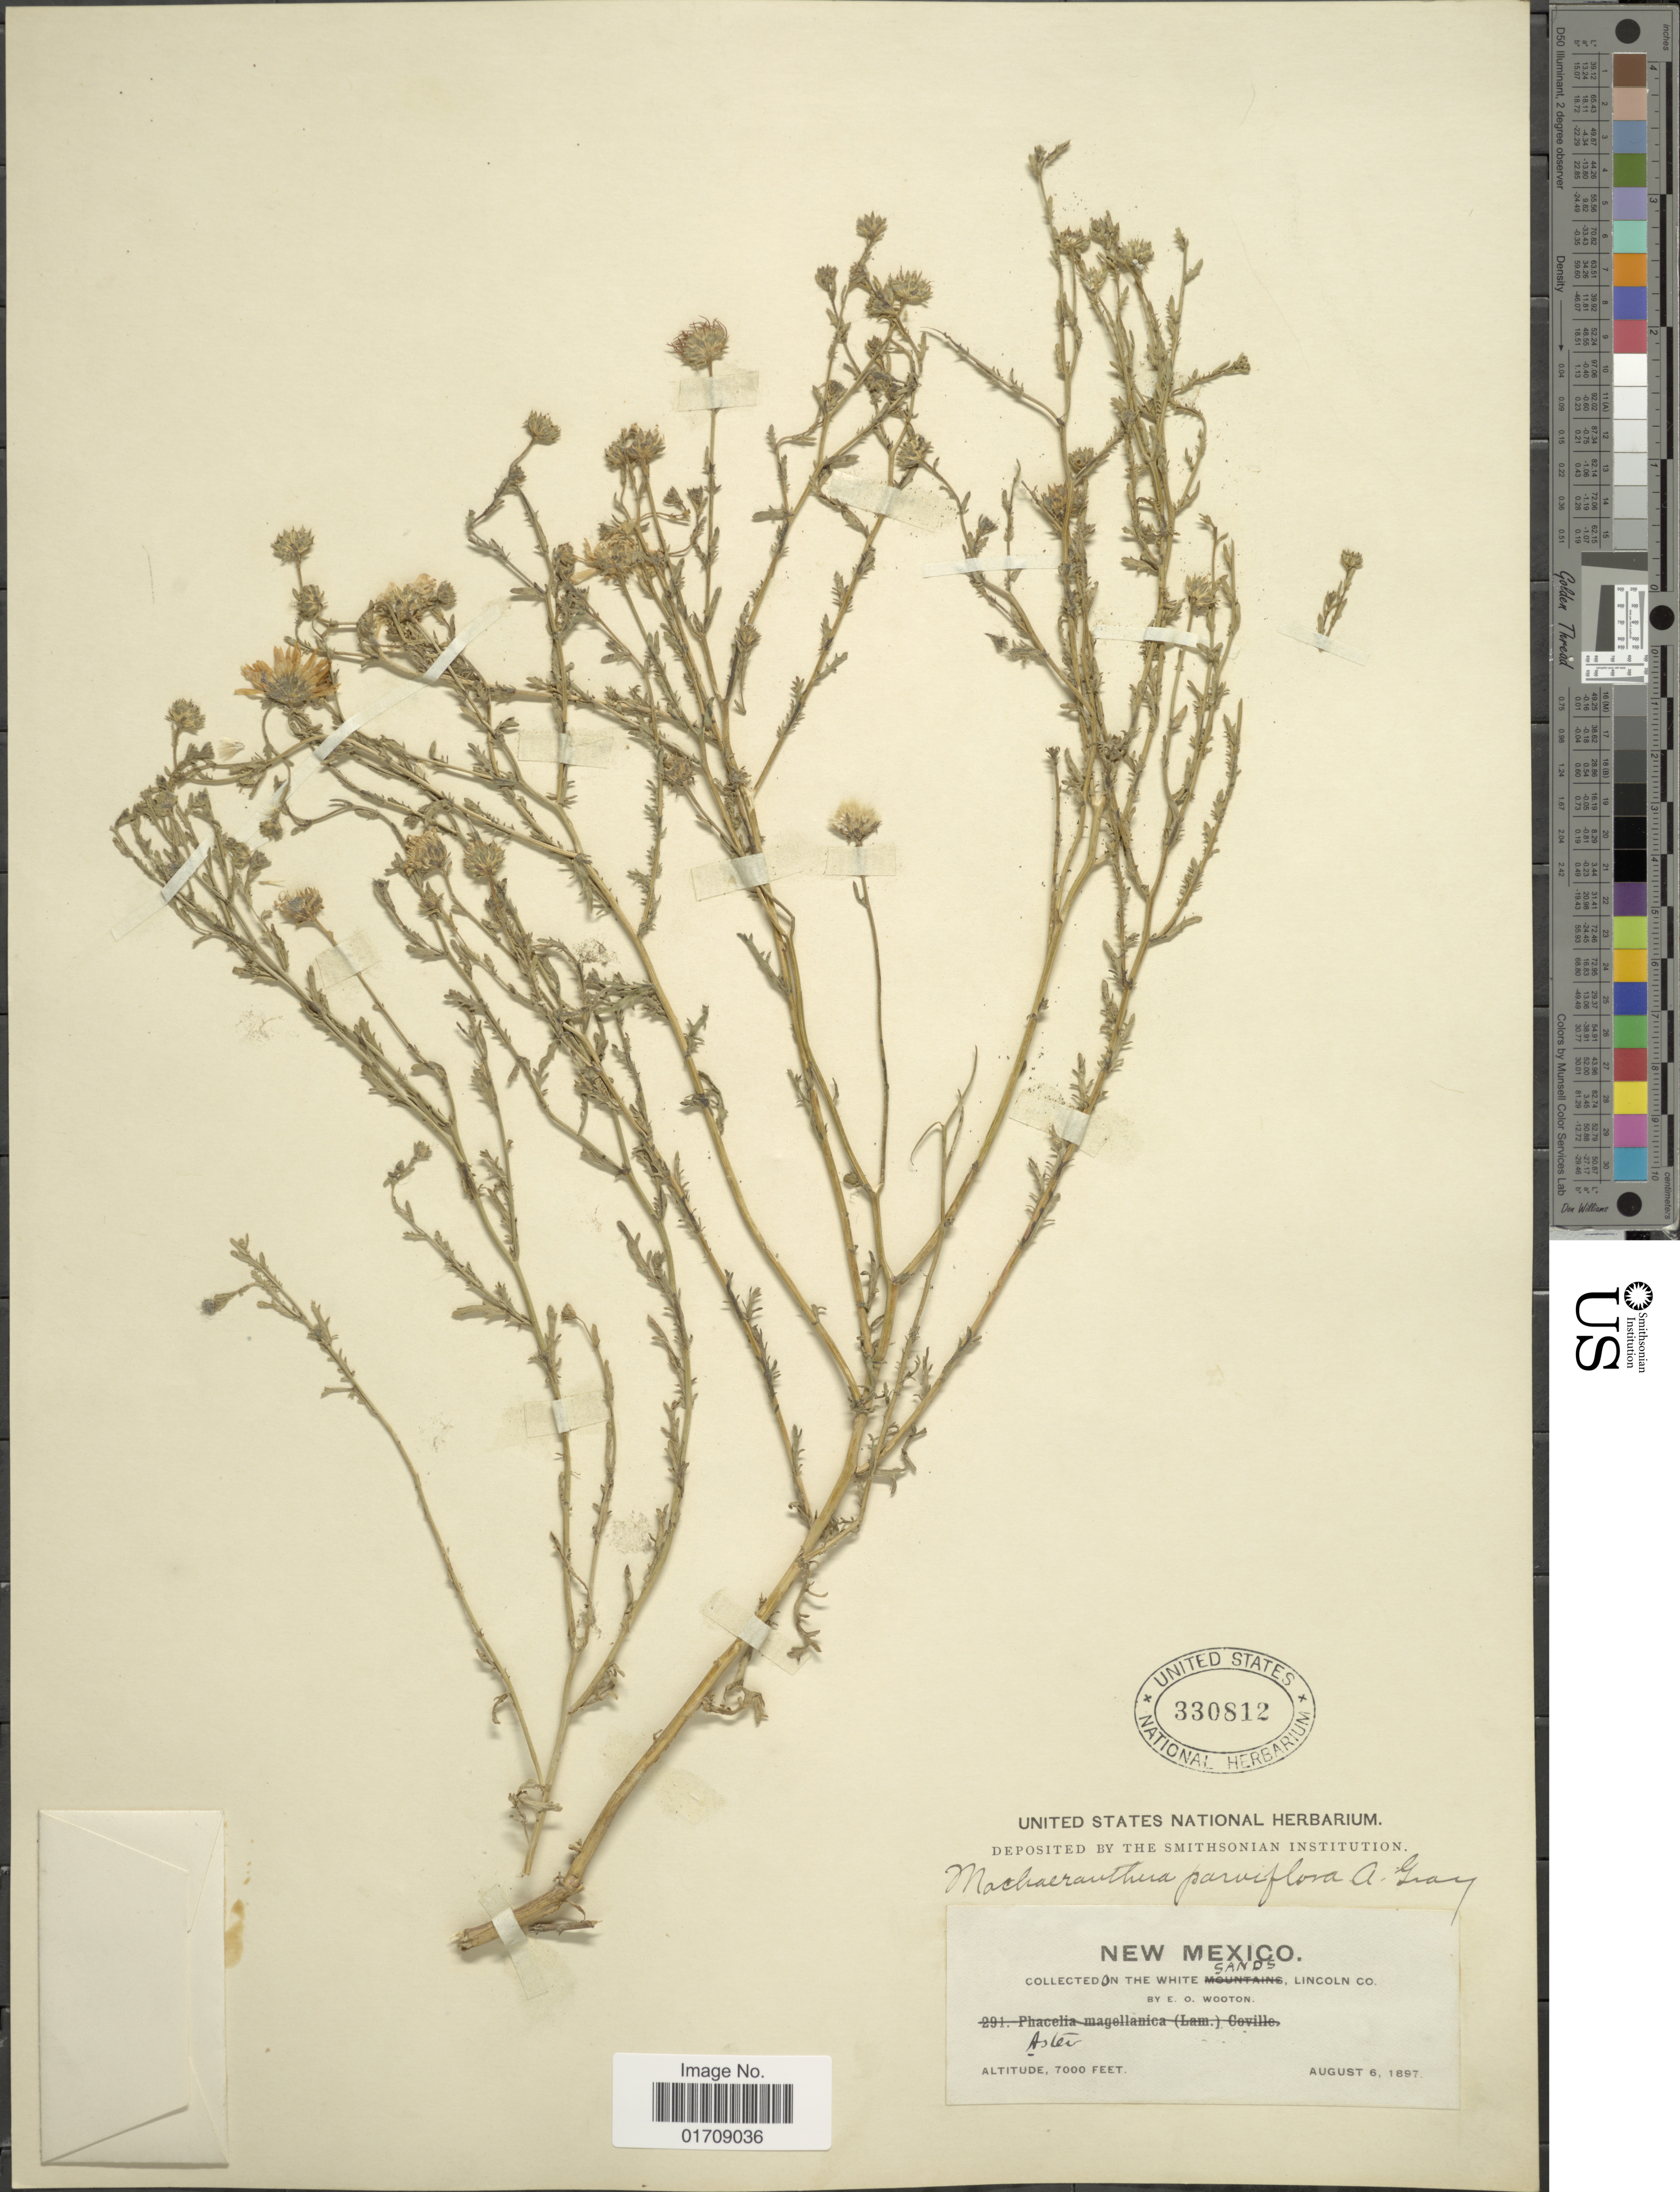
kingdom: Plantae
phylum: Tracheophyta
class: Magnoliopsida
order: Asterales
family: Asteraceae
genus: Machaeranthera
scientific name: Machaeranthera parviflora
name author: A. Gray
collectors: E. O. Wooton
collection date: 1897-08-06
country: United States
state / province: New Mexico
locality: White Sands, Lincoln Co.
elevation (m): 2134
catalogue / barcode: US 330812